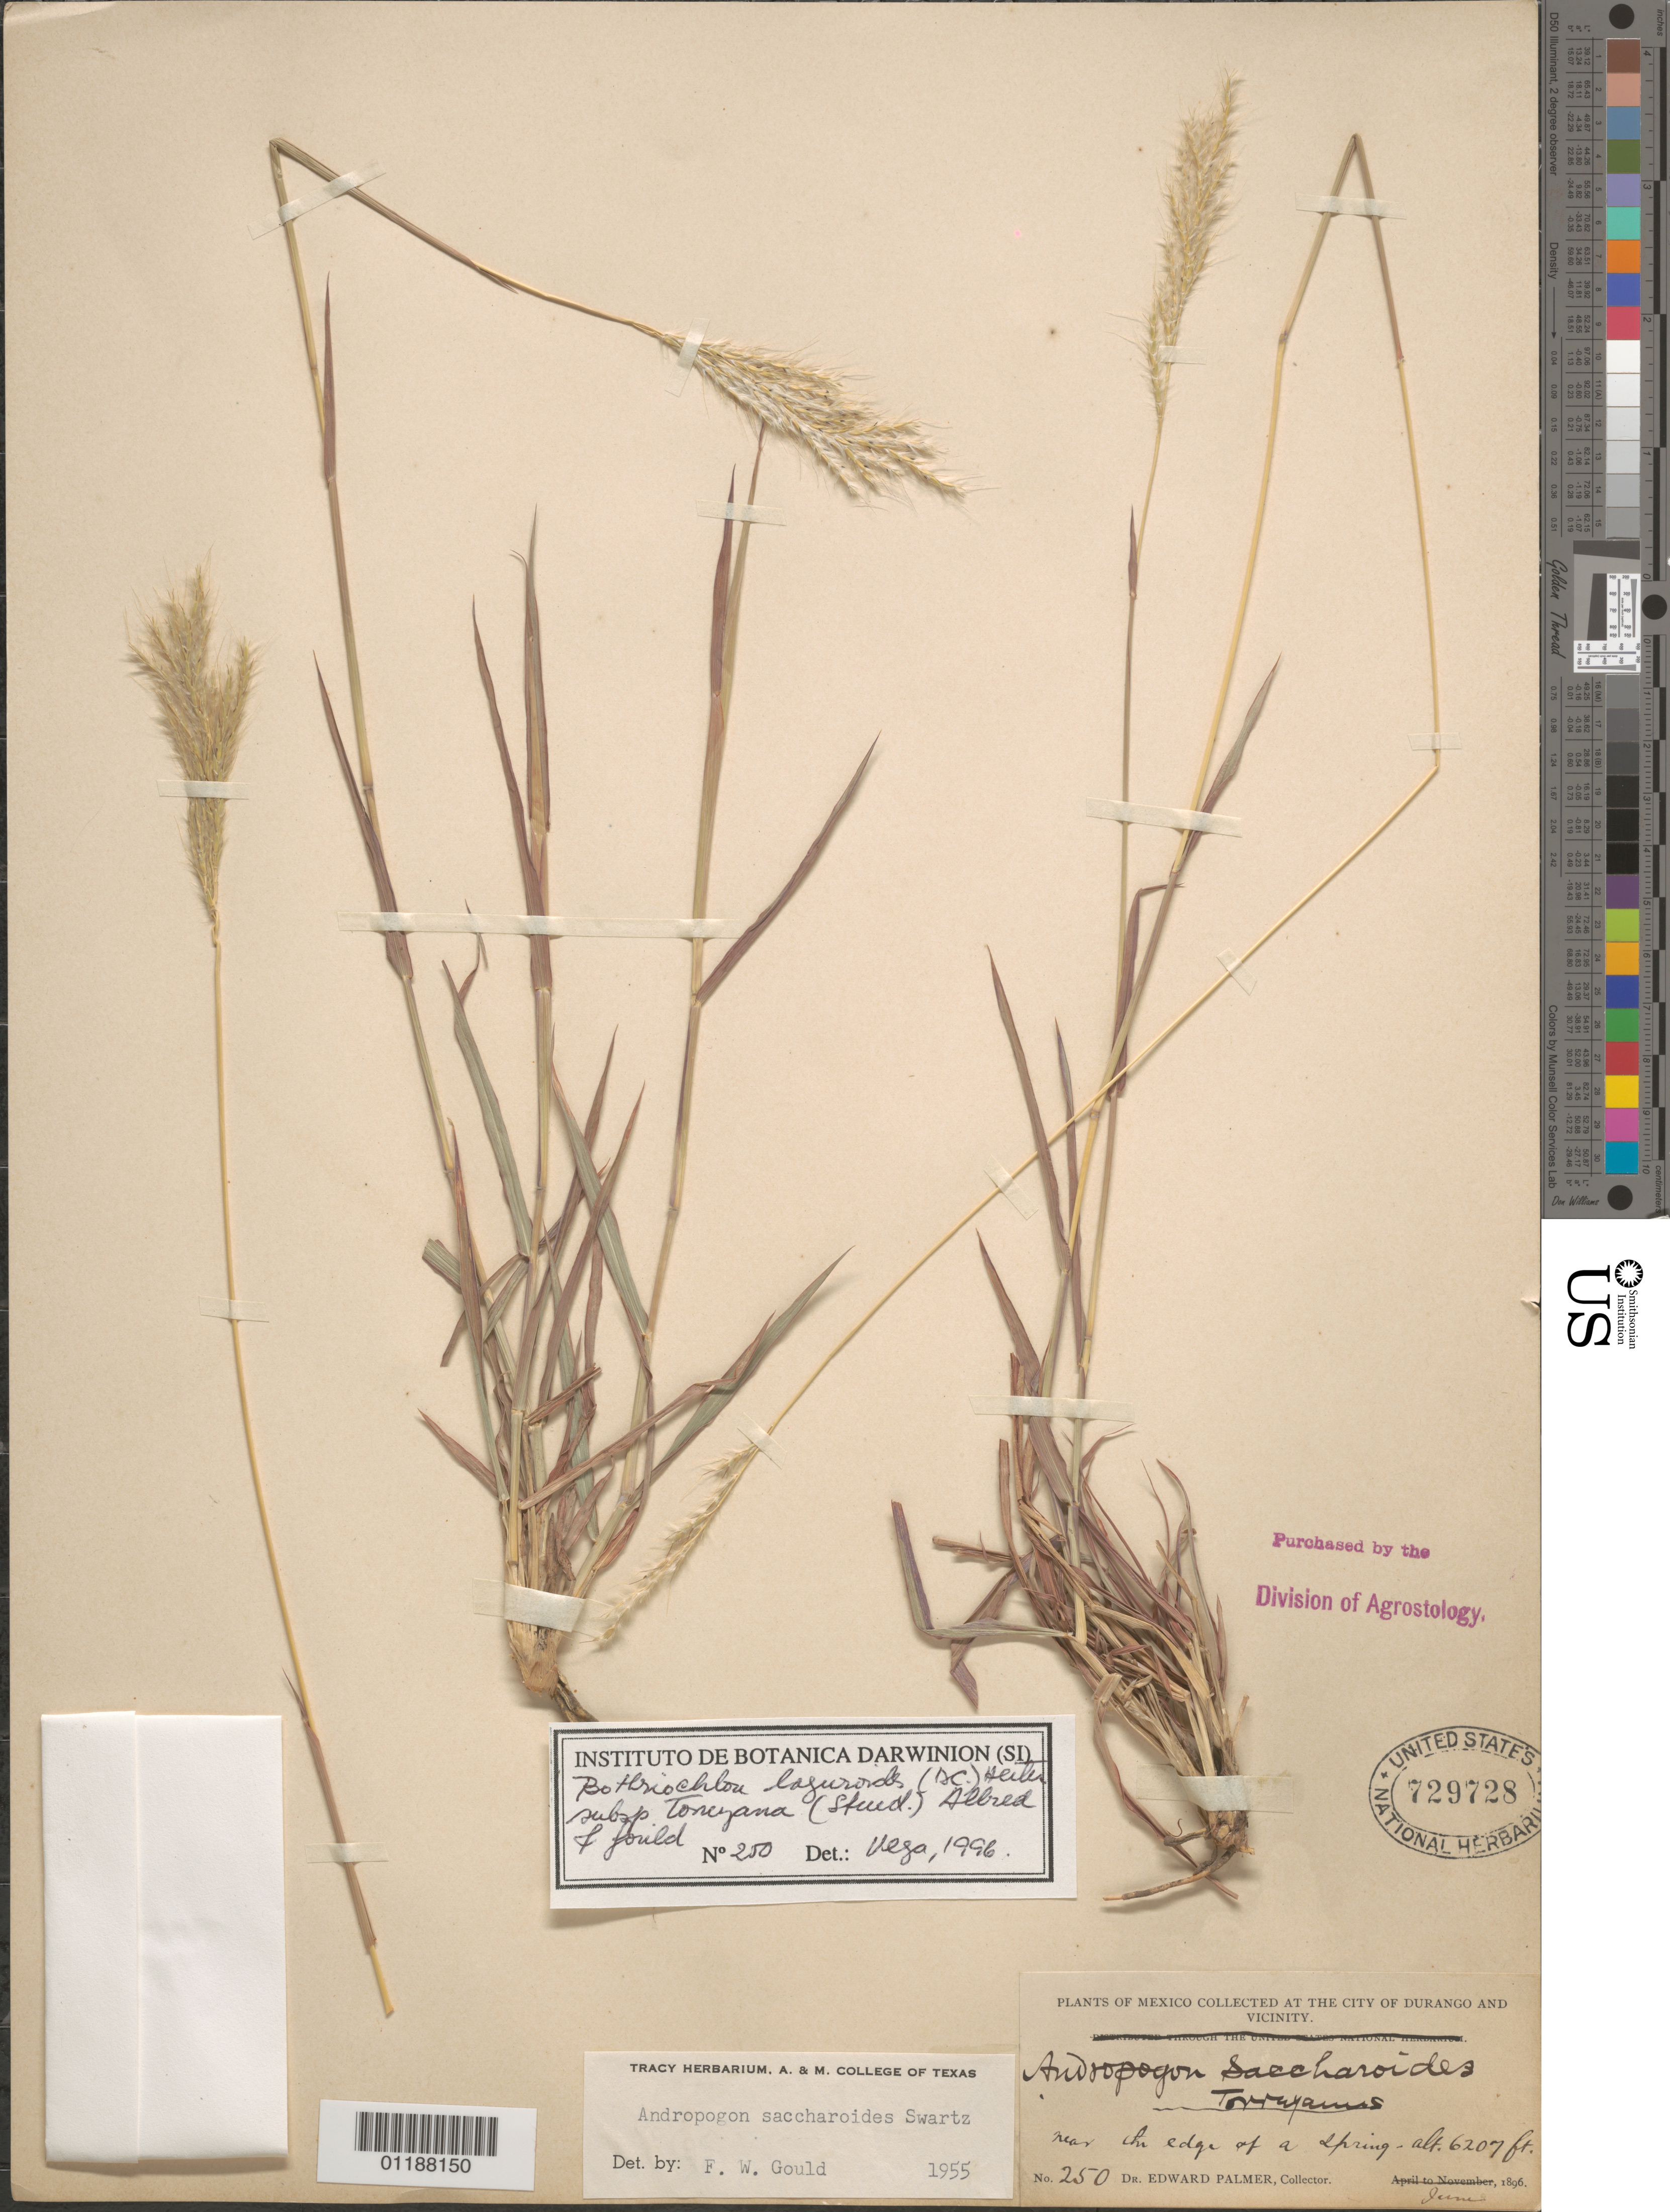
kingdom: Plantae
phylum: Tracheophyta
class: Liliopsida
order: Poales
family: Poaceae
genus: Bothriochloa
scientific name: Bothriochloa laguroides subsp. torreyana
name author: (Steud.) Allred & Gould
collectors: E. Palmer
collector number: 250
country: Mexico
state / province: Durango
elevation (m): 1892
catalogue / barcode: US 729728